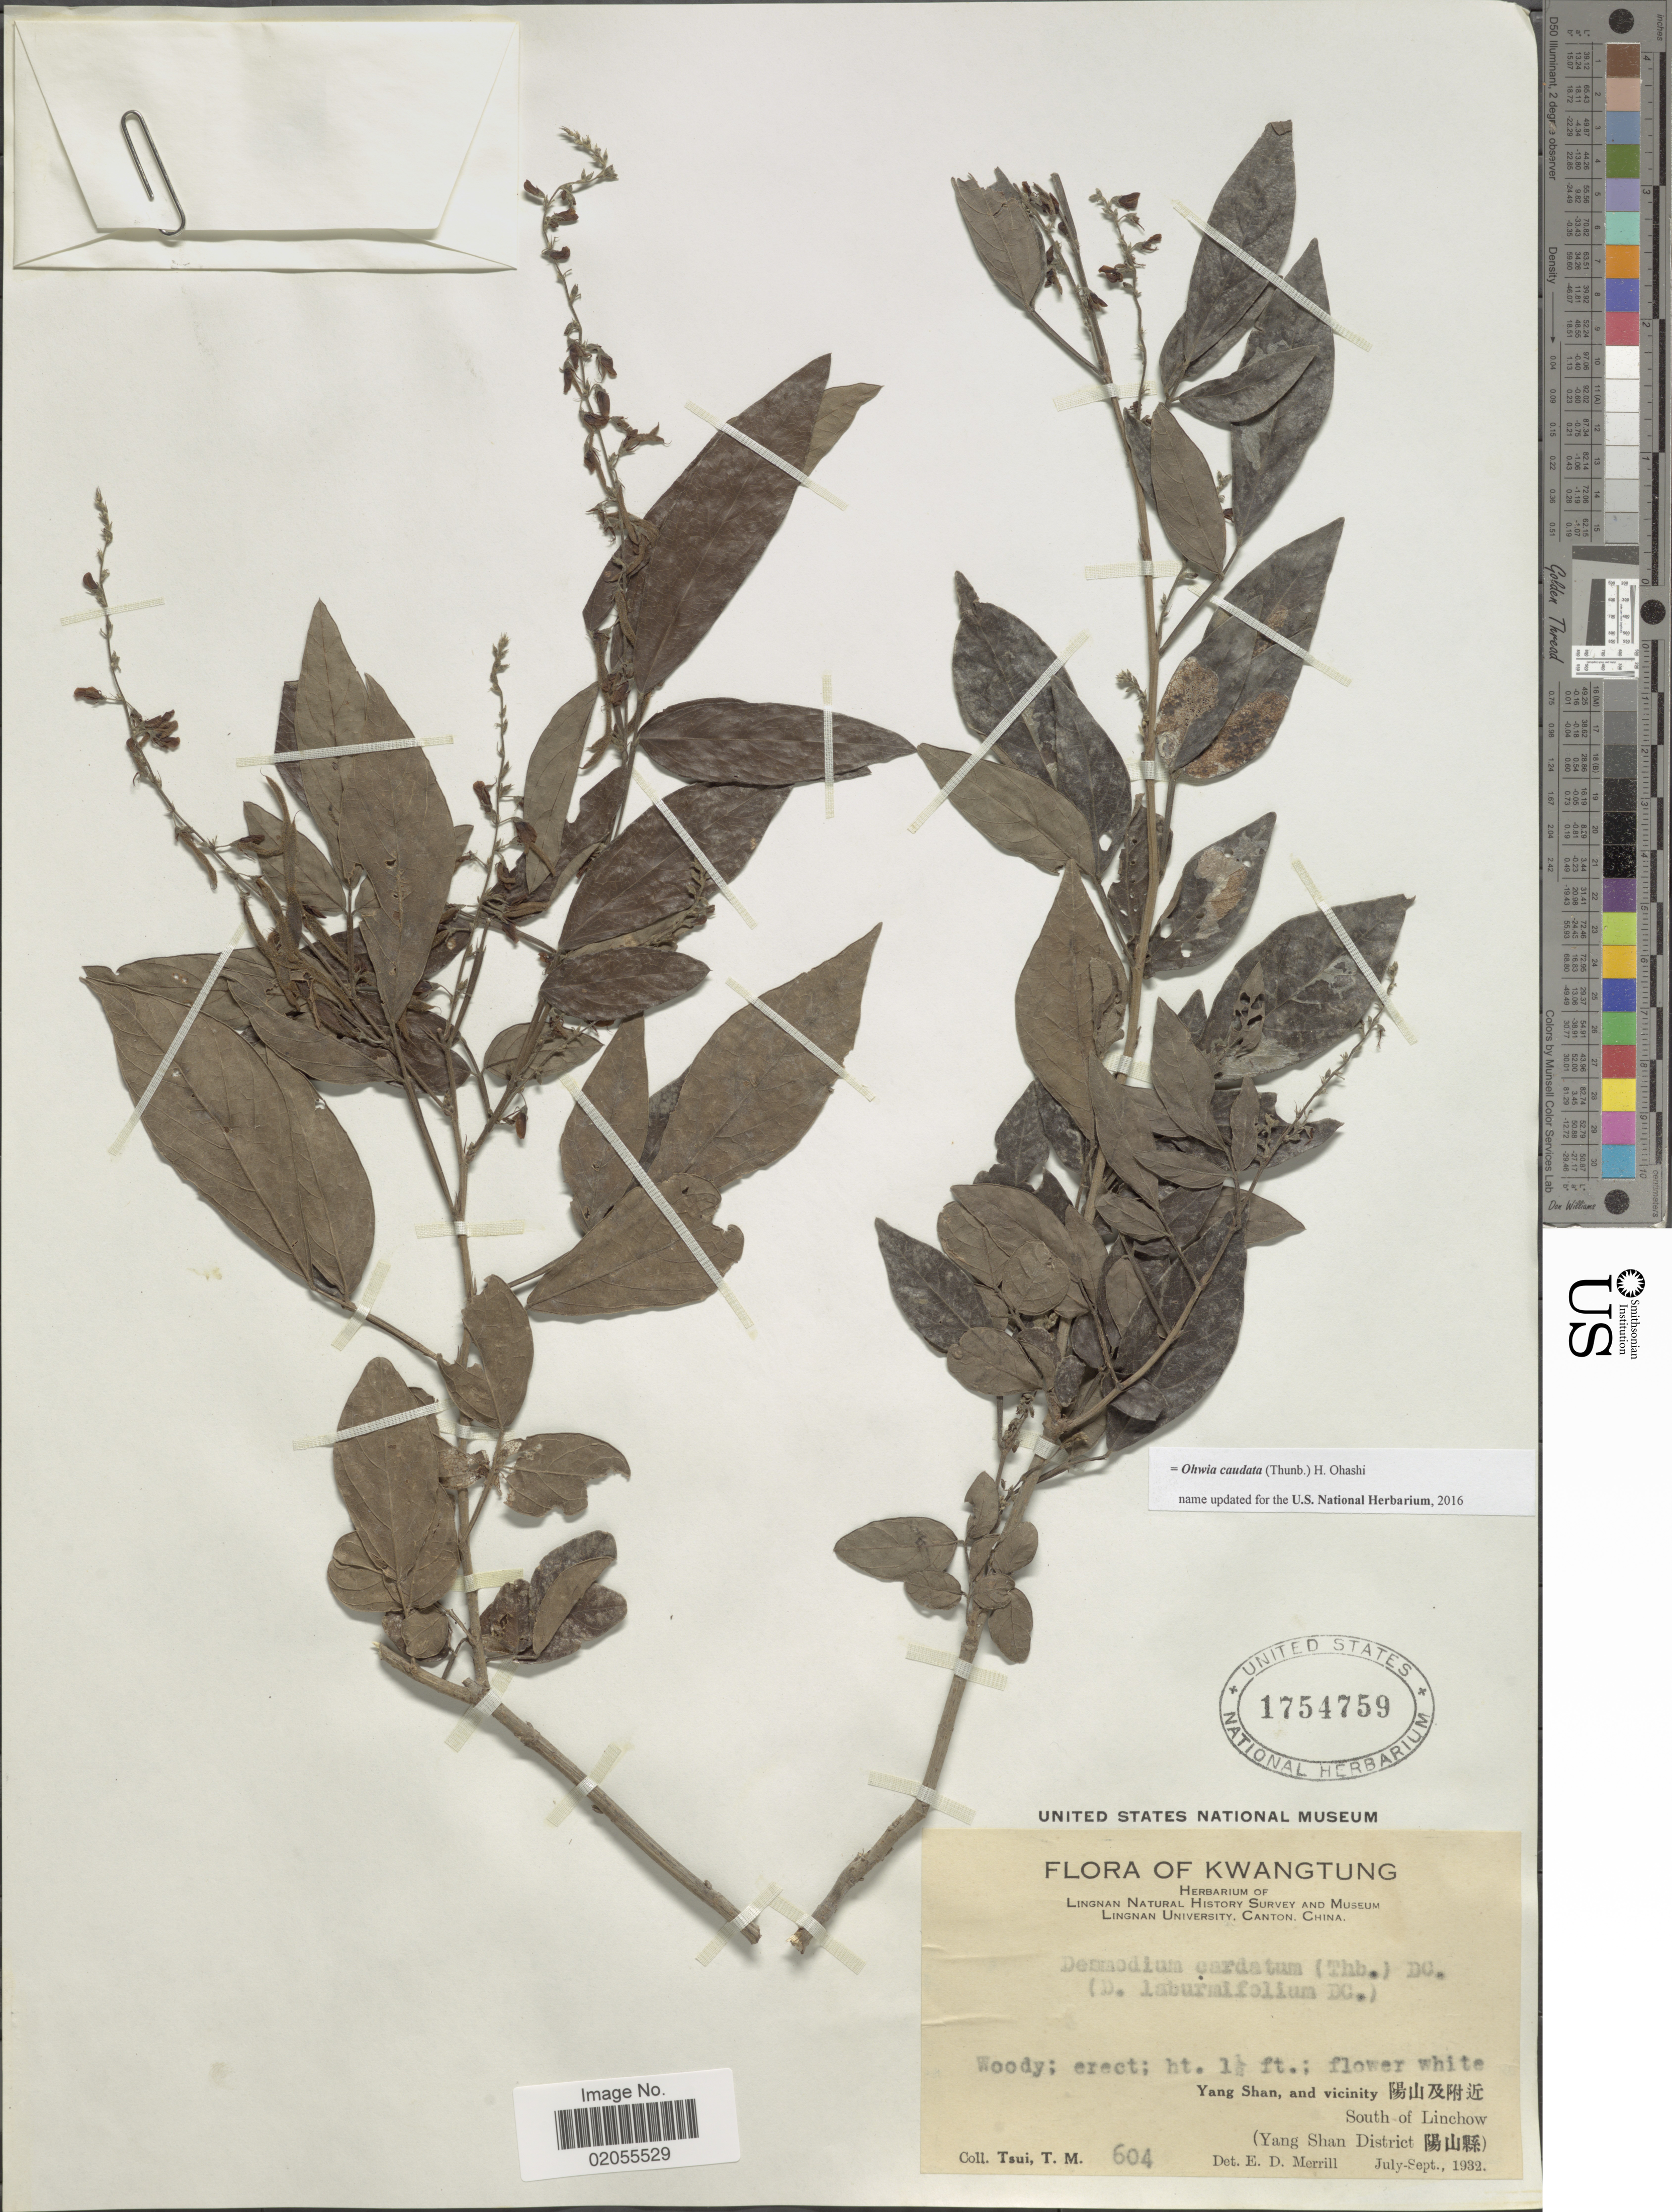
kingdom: Plantae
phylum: Tracheophyta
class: Magnoliopsida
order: Fabales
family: Fabaceae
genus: Ohwia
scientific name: Ohwia caudata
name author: (Thunb.) H. Ohashi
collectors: T. Tsui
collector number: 604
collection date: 1932-07/1932-09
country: China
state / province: Guangdong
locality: Kwangtung, Yang Shan, and Vicinity, South of Linchow, Yang Shan District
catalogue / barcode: US 1754759